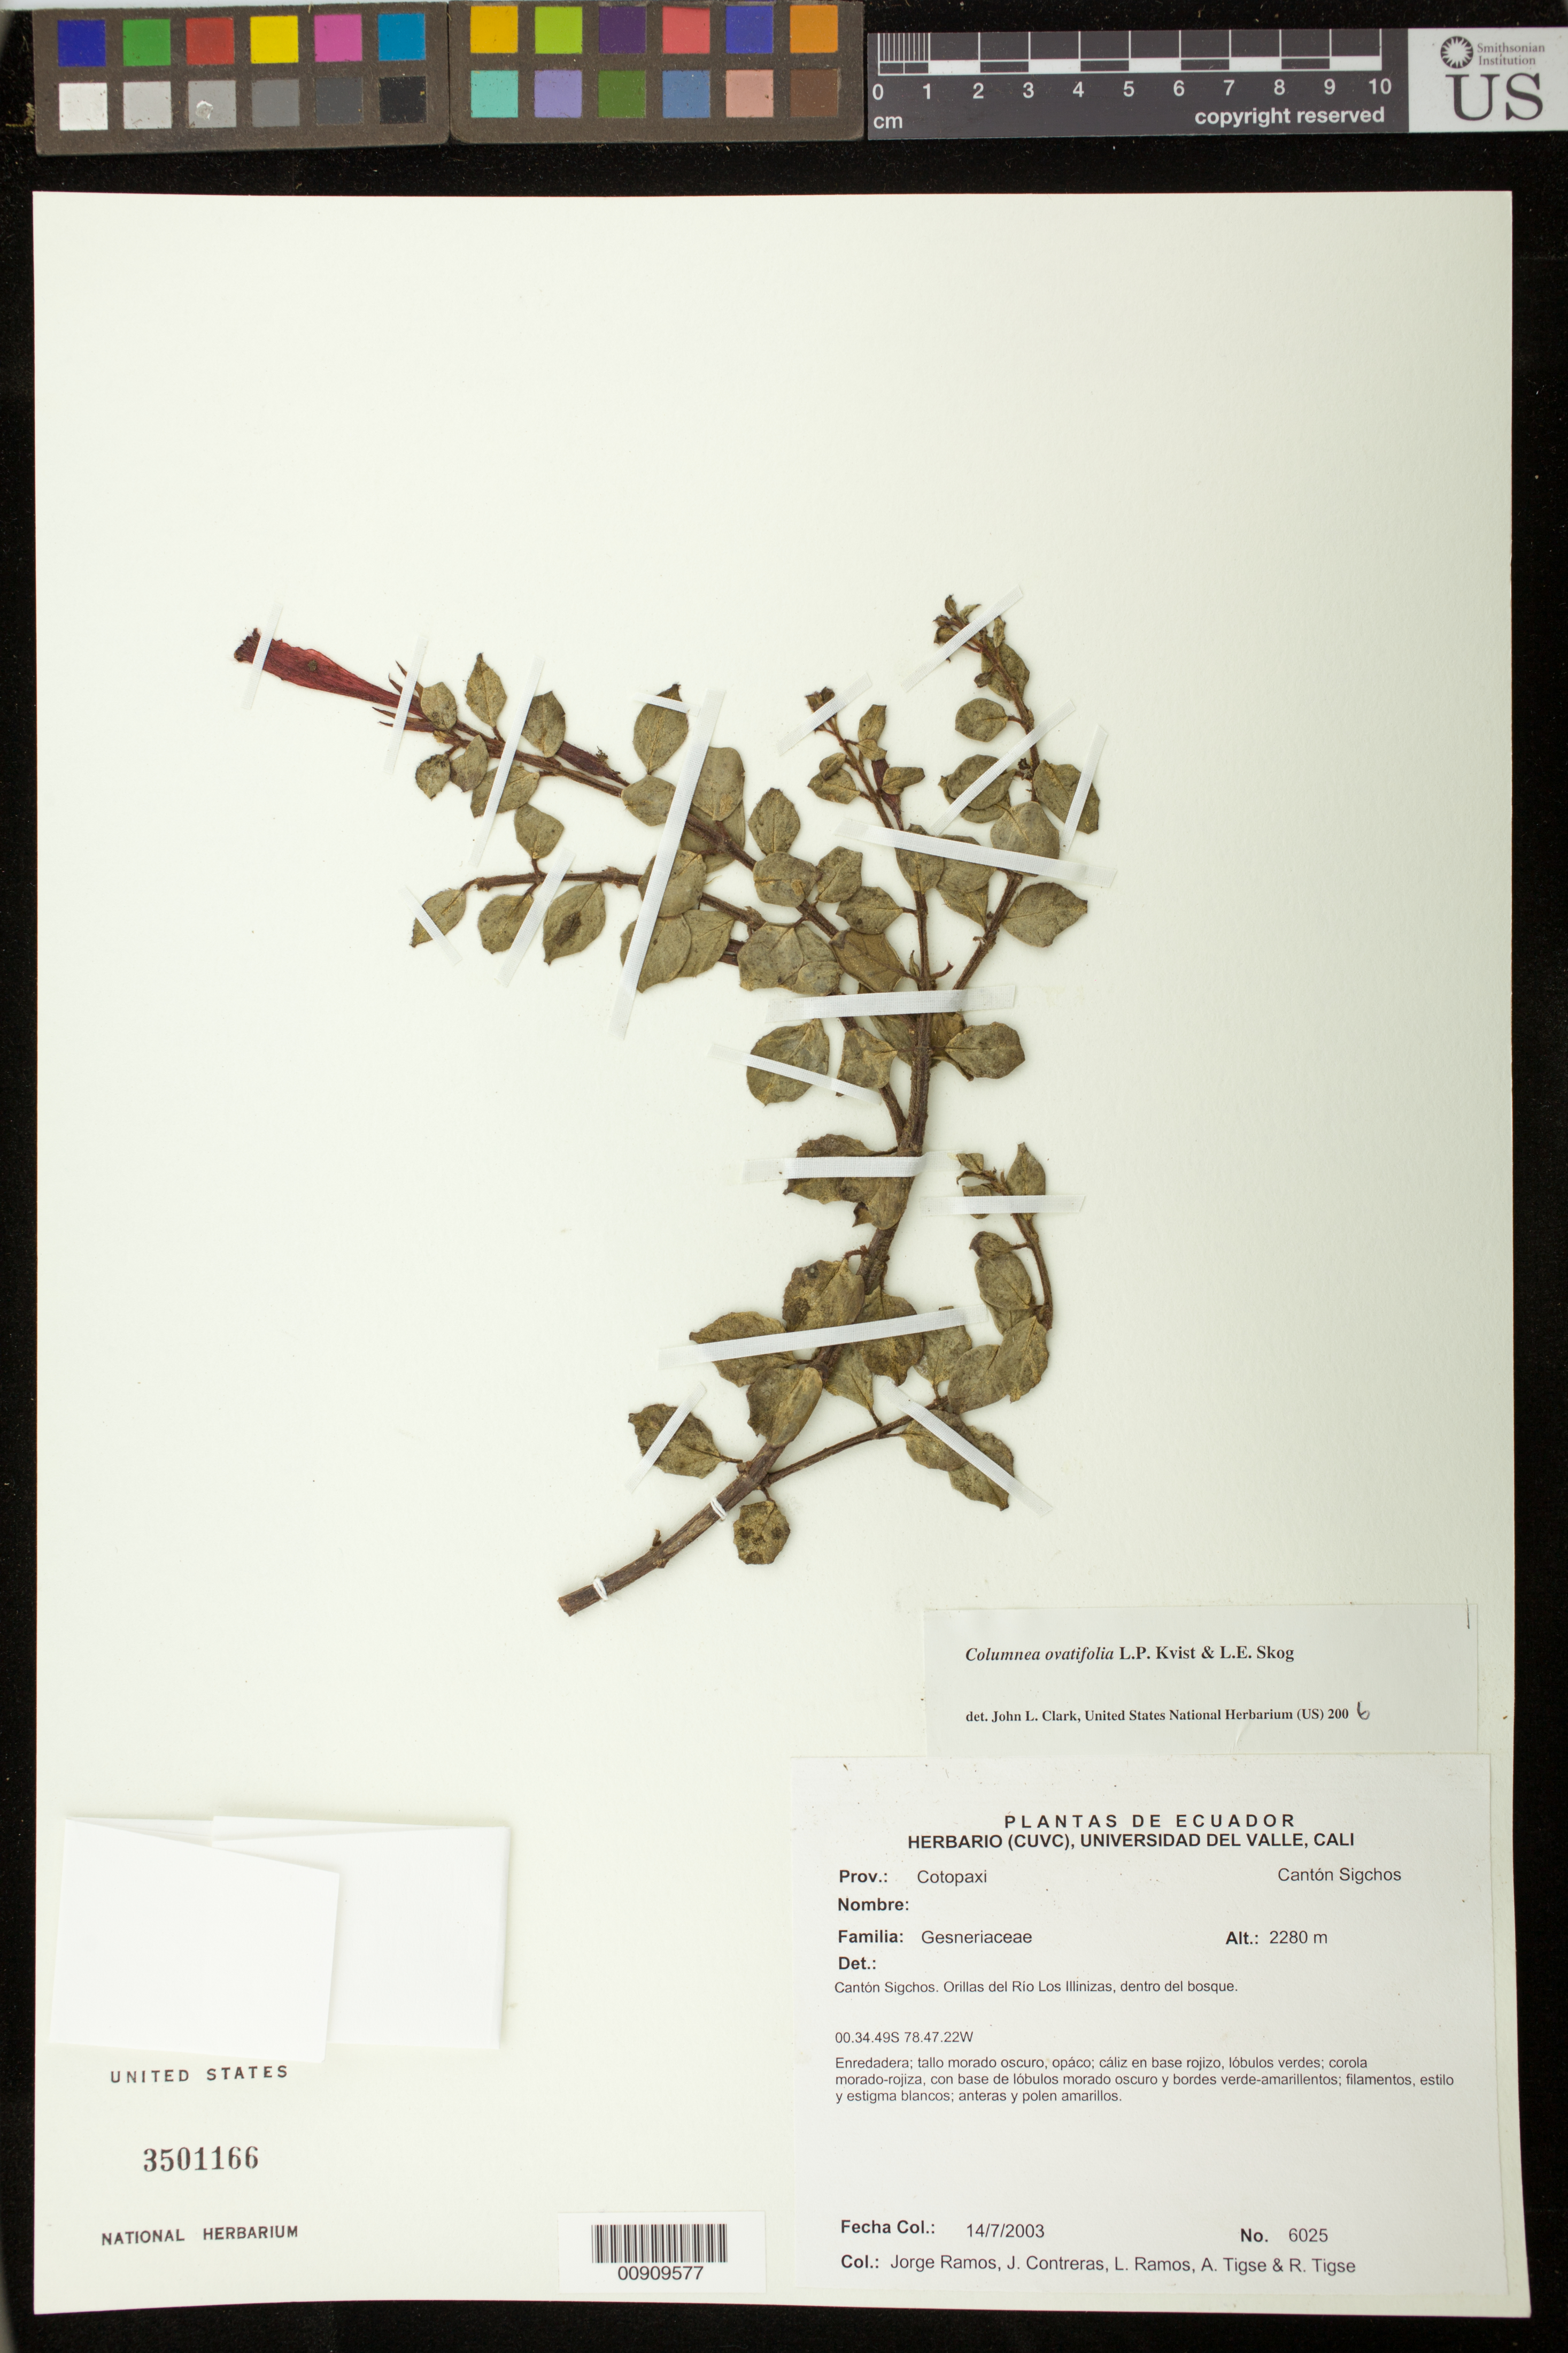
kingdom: Plantae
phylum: Tracheophyta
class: Magnoliopsida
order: Lamiales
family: Gesneriaceae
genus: Columnea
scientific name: Columnea ovatifolia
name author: L.P. Kvist & L.E. Skog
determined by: Clark, J. L., (SEL), The Marie Selby Botanical Garden (UNITED STATES)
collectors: J. Ramos, J. Contreras, L. Ramos, A. Tigse & R. Tigse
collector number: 6025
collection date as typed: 14 Jul 2003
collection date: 2003-07-14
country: Ecuador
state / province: Cotopaxi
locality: Cantón Sigchos. Orillas del Rio Los Illinizas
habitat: Dentro del bosque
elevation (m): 2280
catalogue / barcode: US 3501166